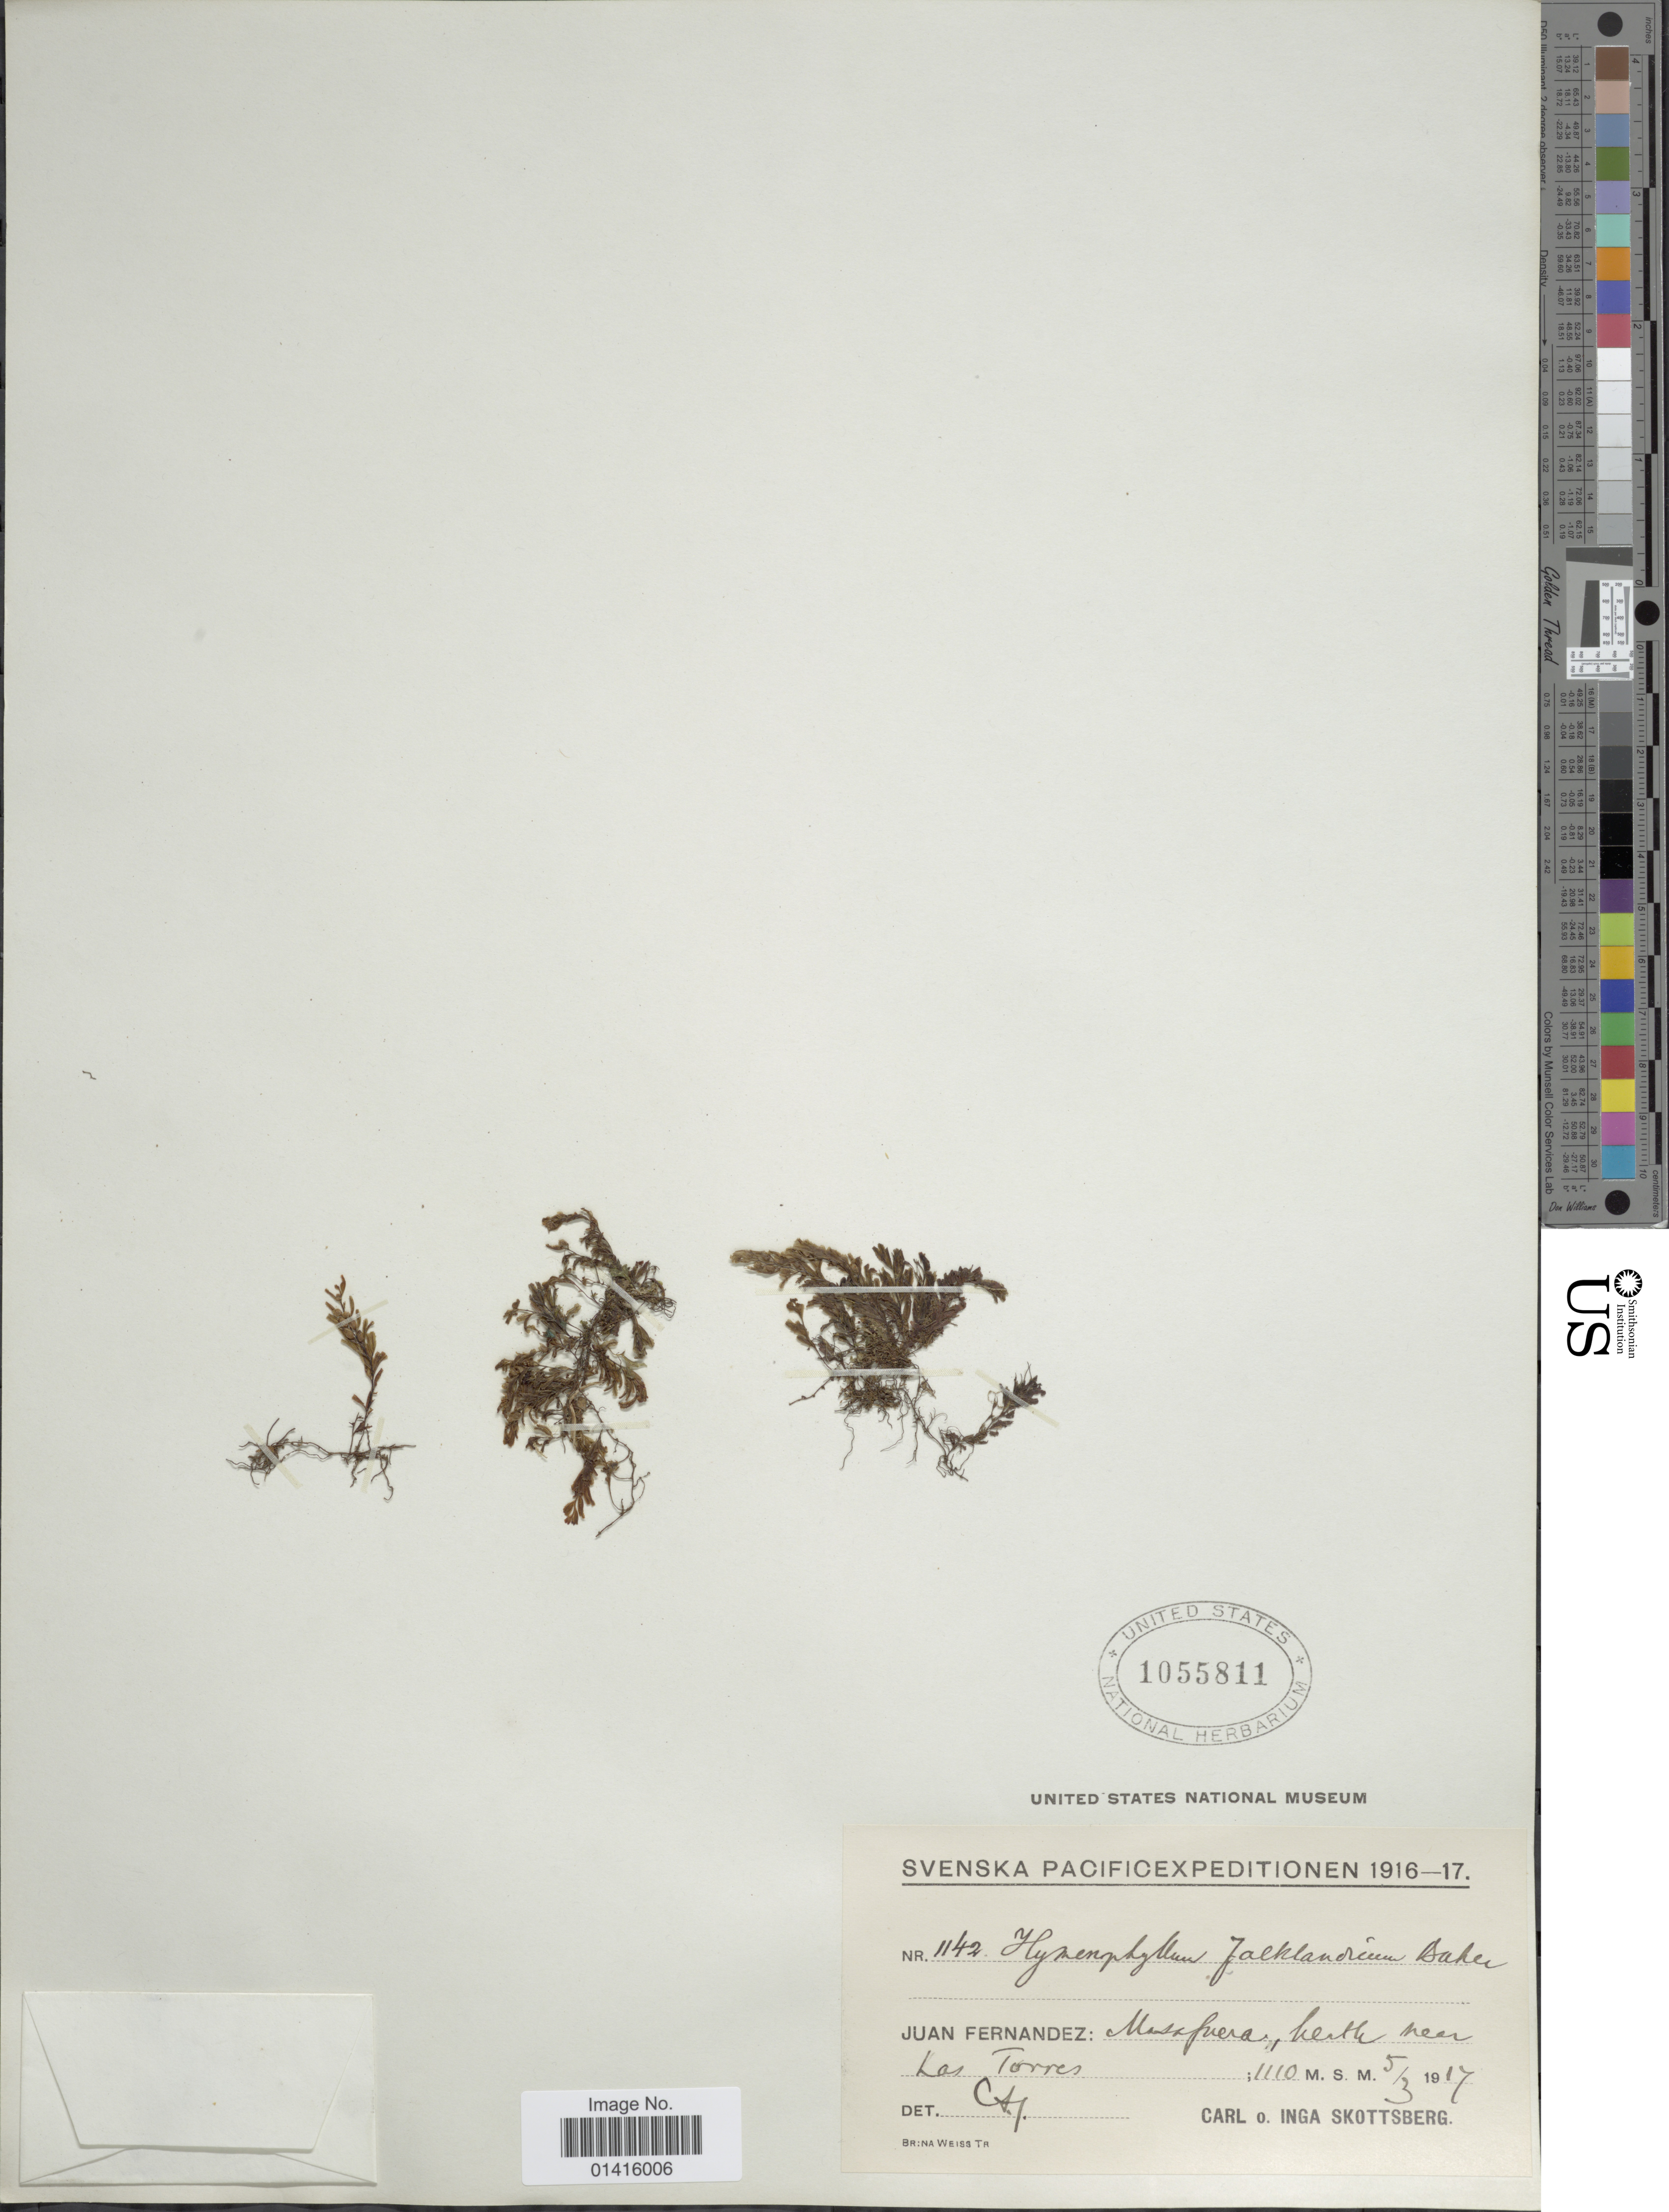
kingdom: Plantae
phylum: Tracheophyta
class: Polypodiopsida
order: Hymenophyllales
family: Hymenophyllaceae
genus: Hymenophyllum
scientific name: Hymenophyllum falklandicum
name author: Baker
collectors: C. Skottsberg & I. Skottsberg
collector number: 1142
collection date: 1917-03-05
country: Chile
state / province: Valparaíso (V)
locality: Juan Fernandez: Masafuera, heath near Los Torres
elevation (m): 1110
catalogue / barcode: US 1055811